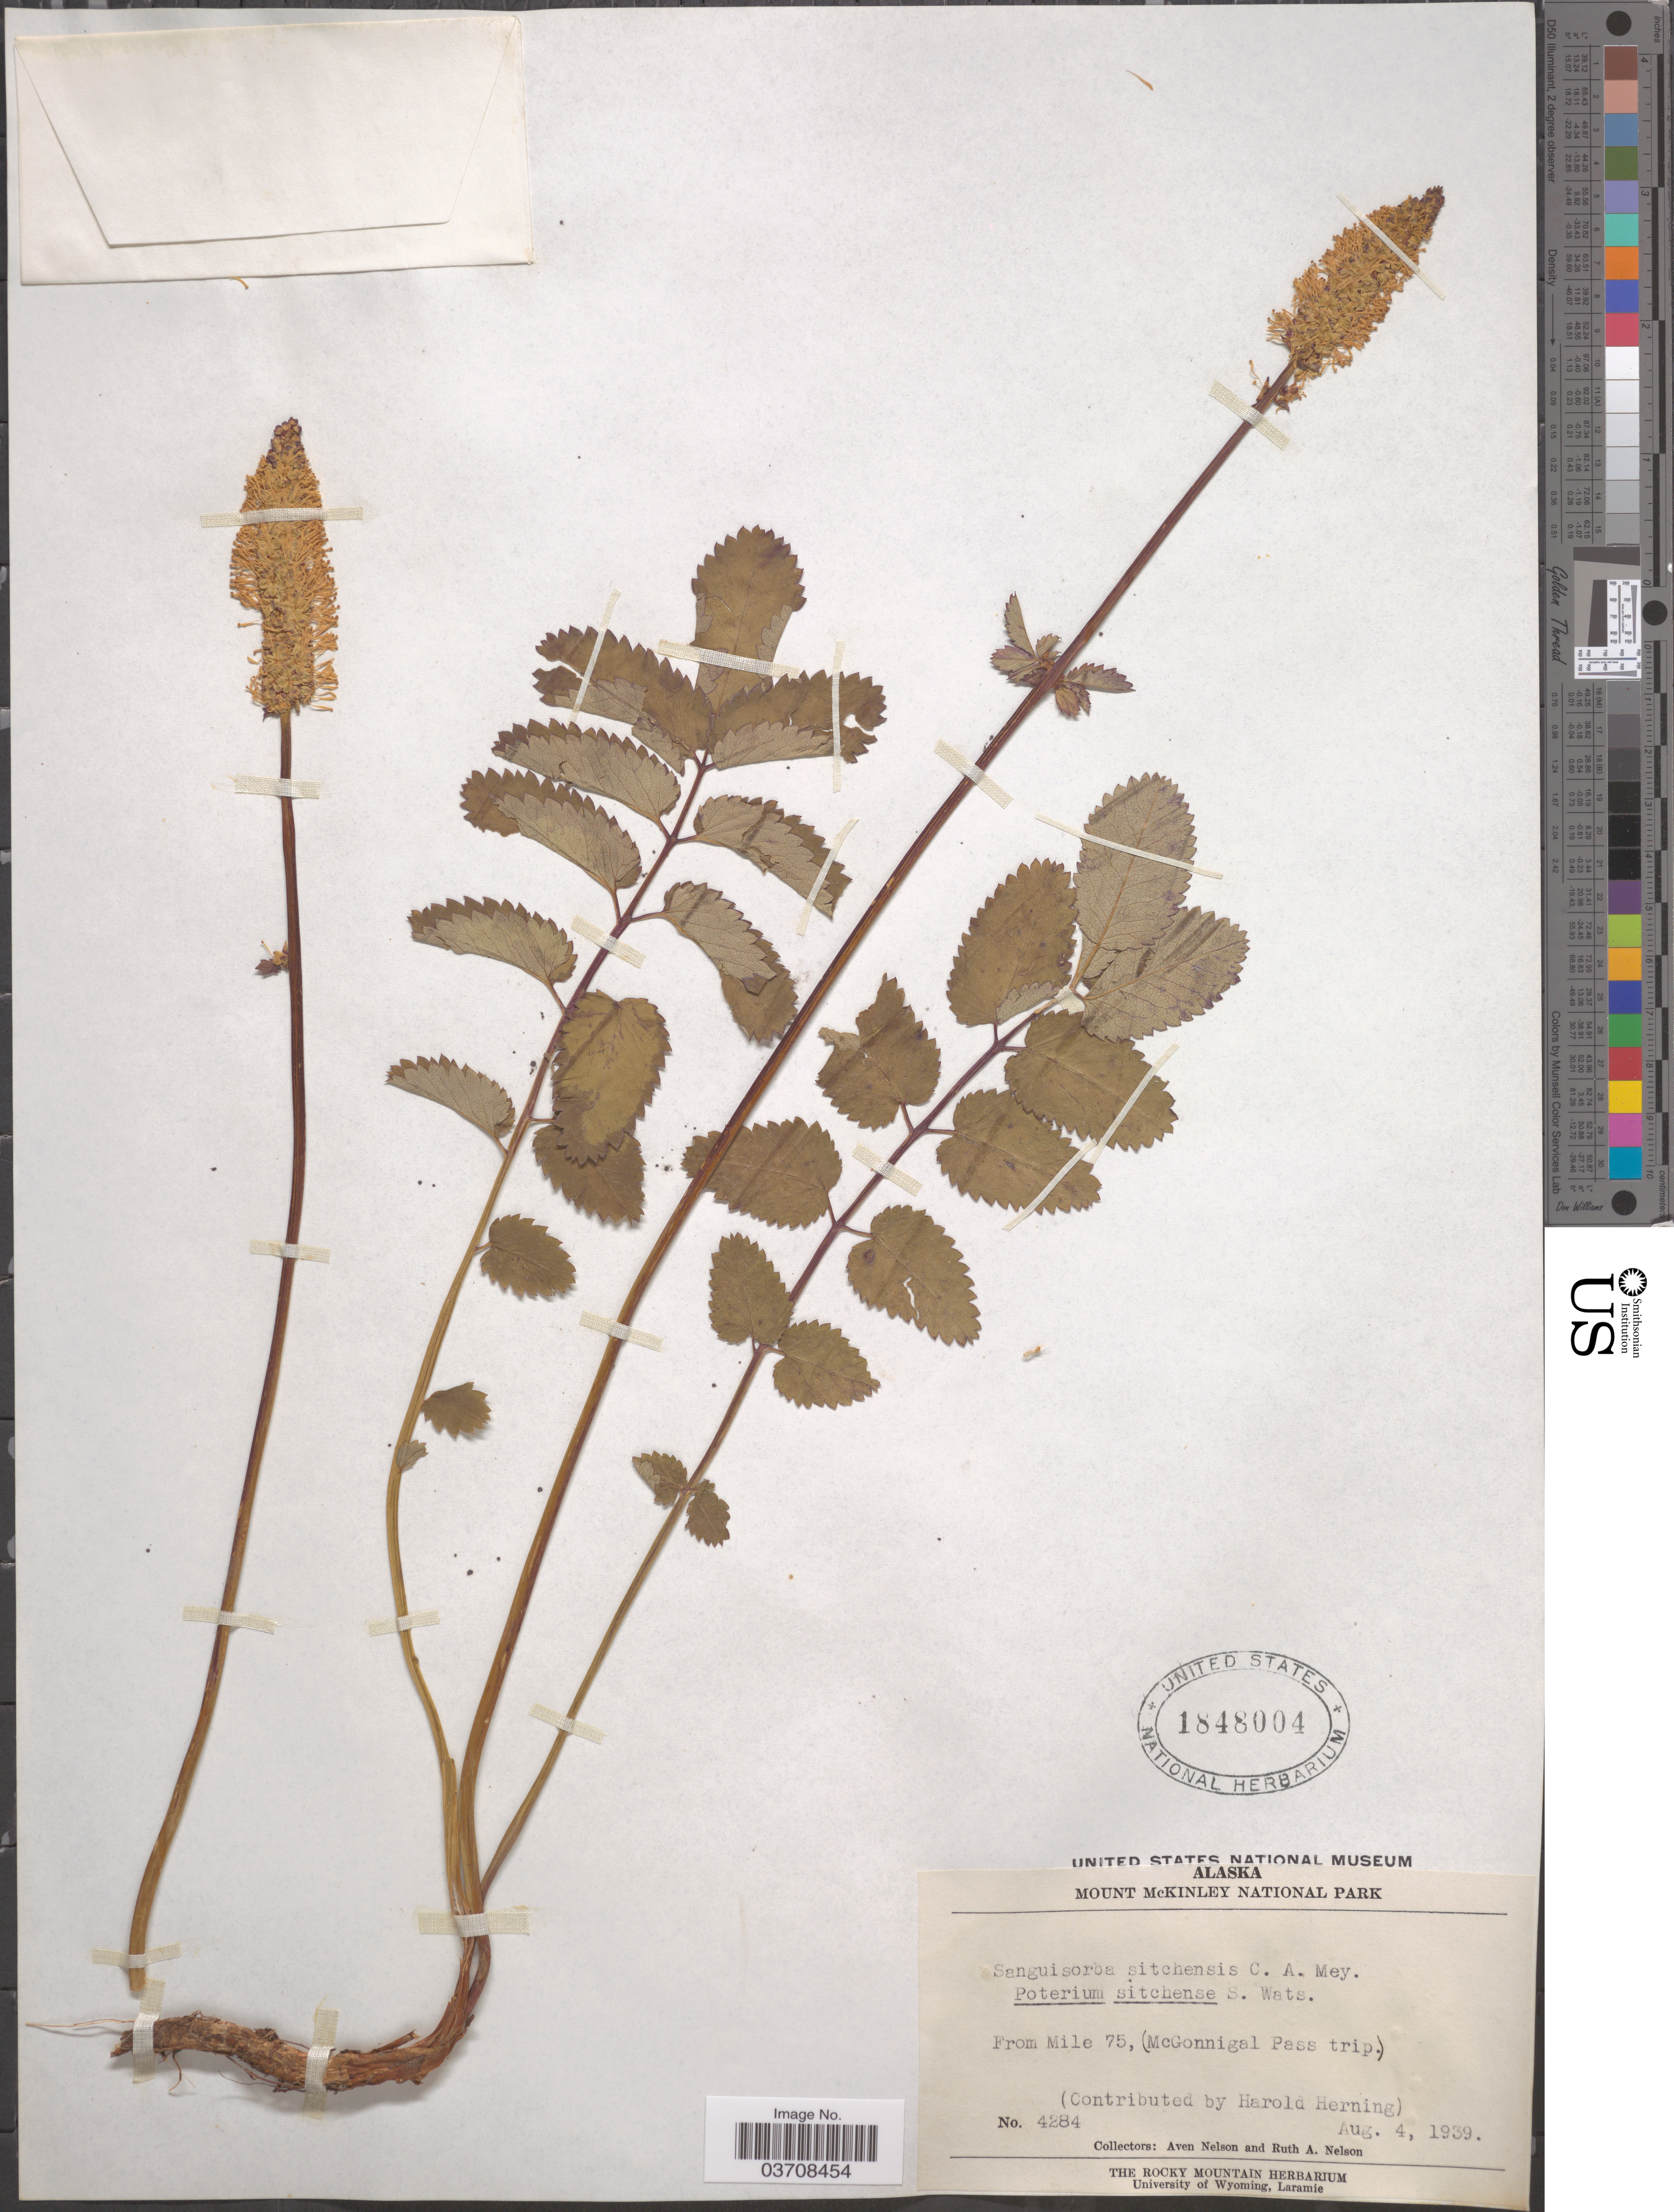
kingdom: Plantae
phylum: Tracheophyta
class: Magnoliopsida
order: Rosales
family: Rosaceae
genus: Sanguisorba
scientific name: Sanguisorba stipulata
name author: Raf.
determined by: Strong, Mark T., (BOT), Smithsonian Institution - National Museum of Natural History (UNITED STATES)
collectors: A. Nelson & R. A. Nelson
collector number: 4284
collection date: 1939-08-04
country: United States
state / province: Alaska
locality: Mount McKinley National Park. From Mile 75, (McGonnigal Pass trip).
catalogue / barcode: US 1848004